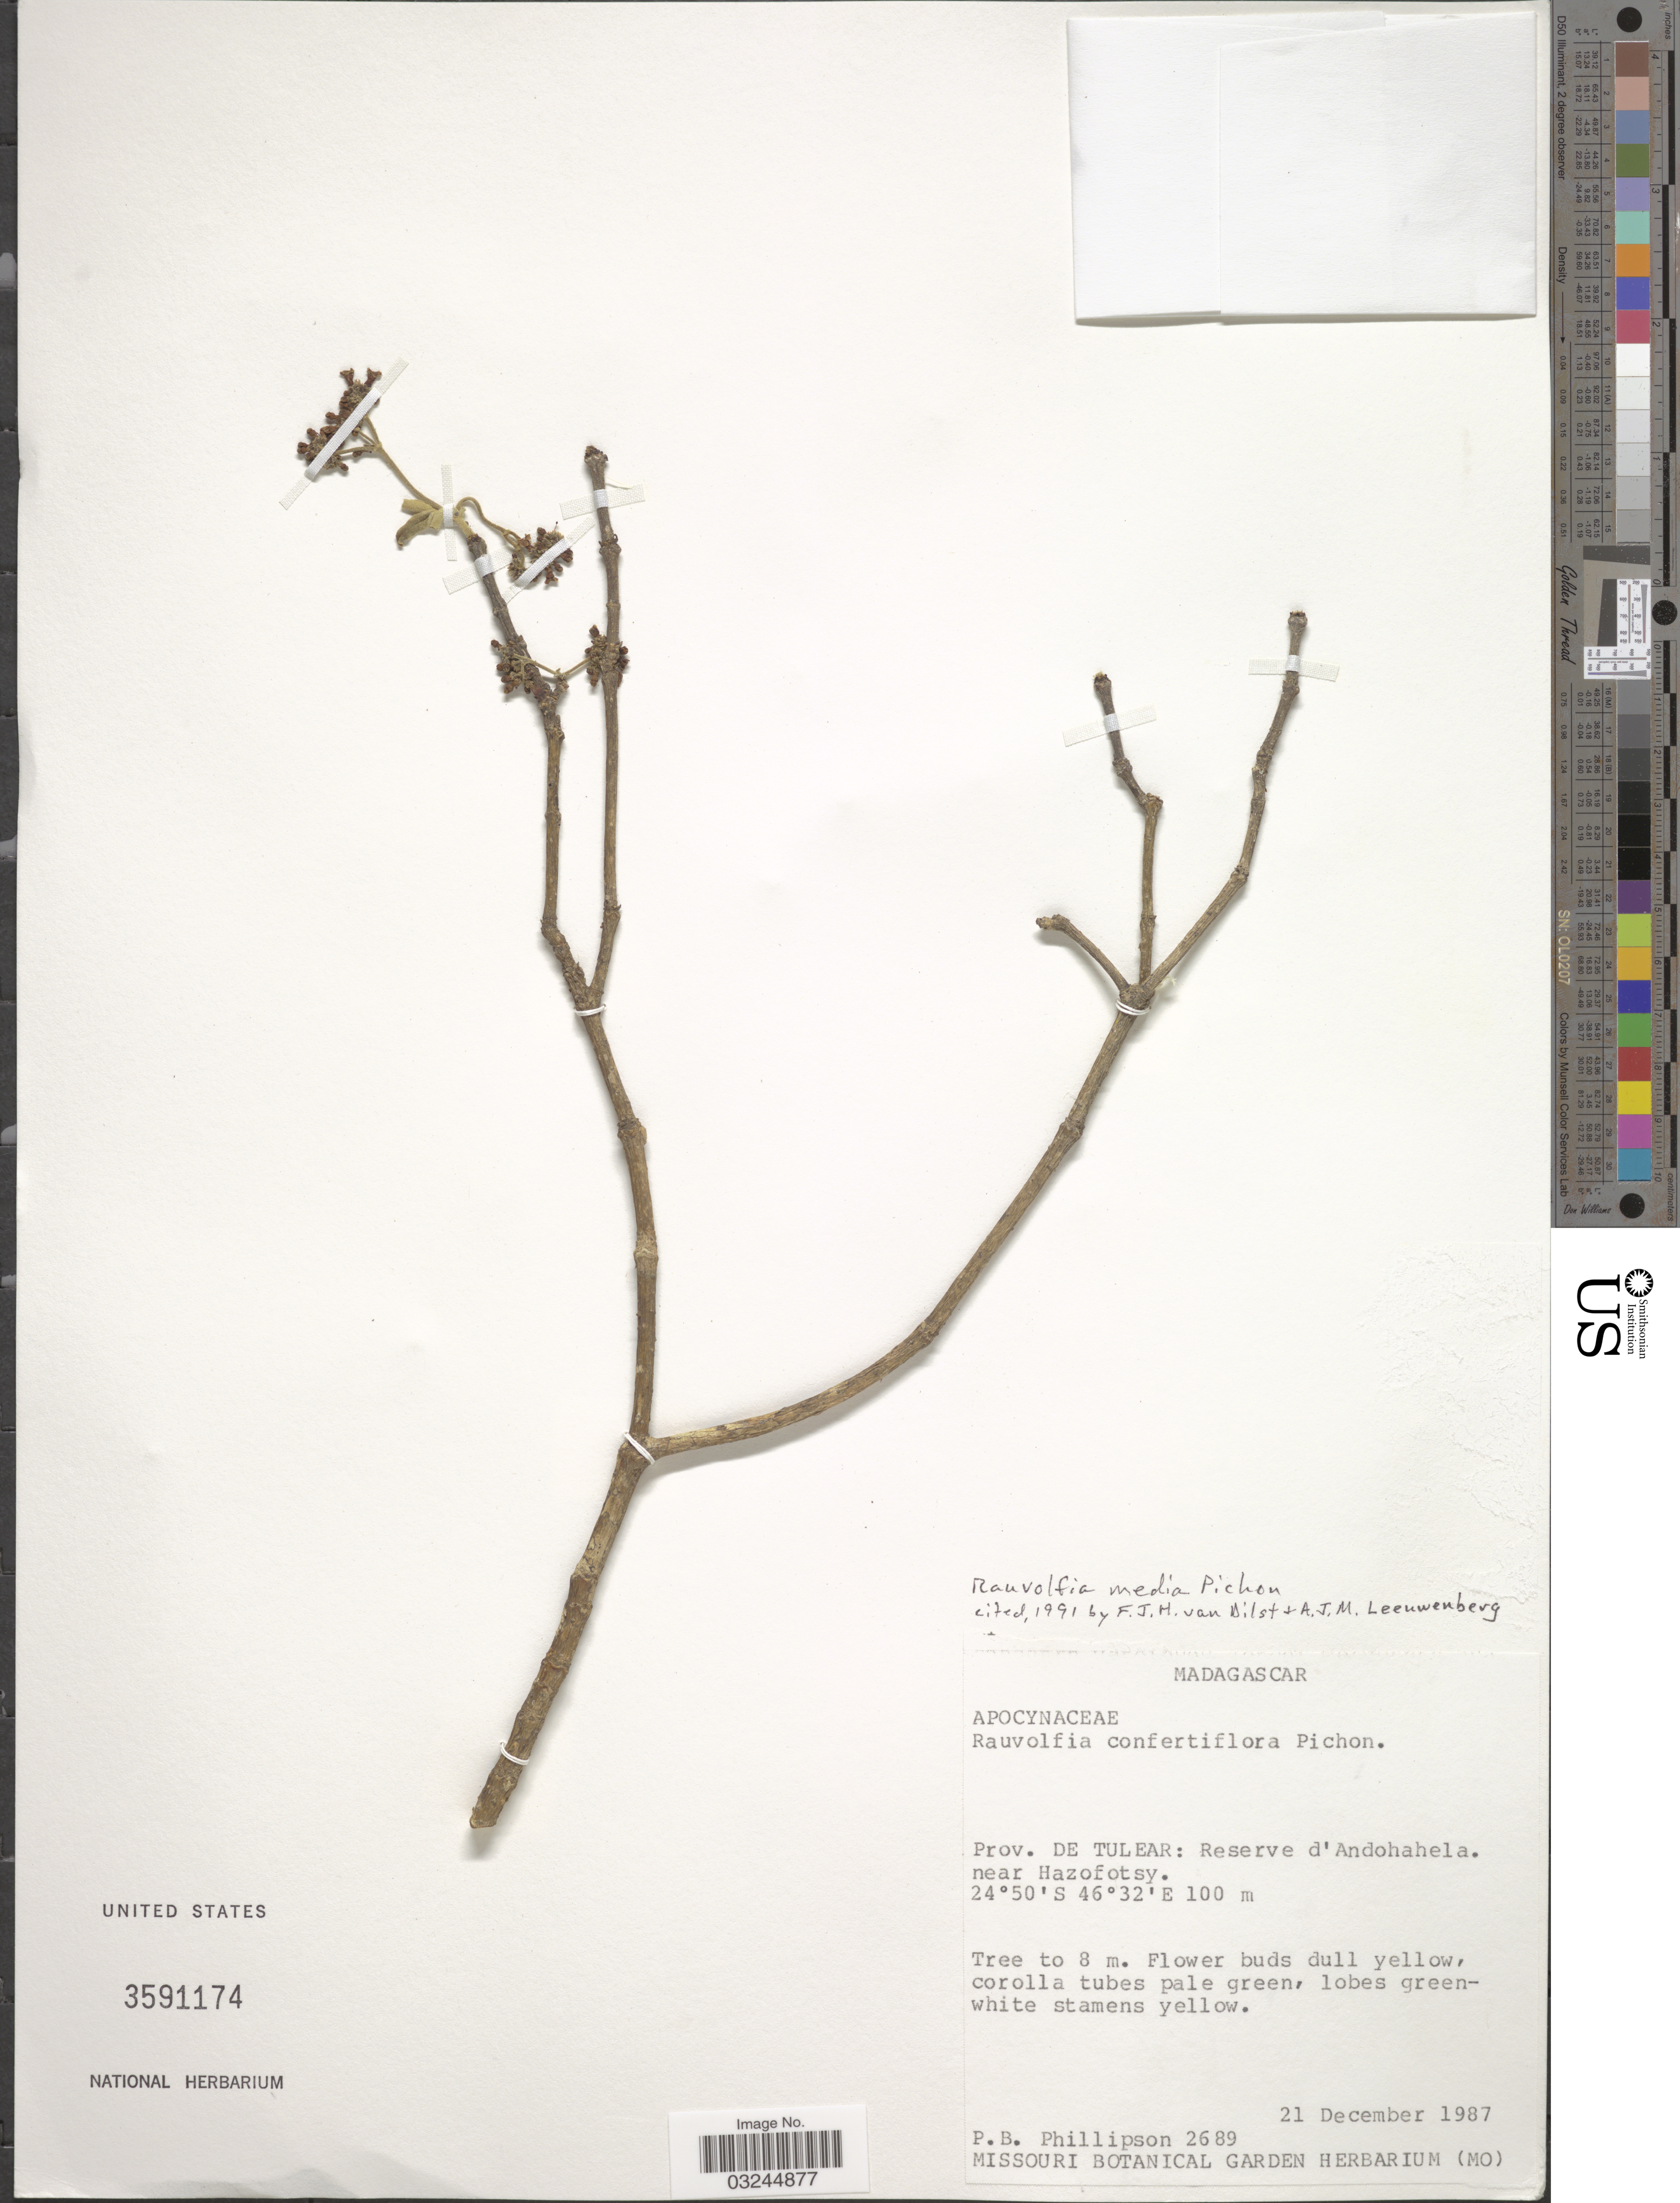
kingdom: Plantae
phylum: Tracheophyta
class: Magnoliopsida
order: Gentianales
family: Apocynaceae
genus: Rauvolfia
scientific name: Rauvolfia media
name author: Pichon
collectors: P. B. Phillipson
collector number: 2689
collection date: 1987-12-21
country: Madagascar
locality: Prov. de Tulear: Reserve d'Andohahela. near Hazofotsy.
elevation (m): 100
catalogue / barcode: US 3591174